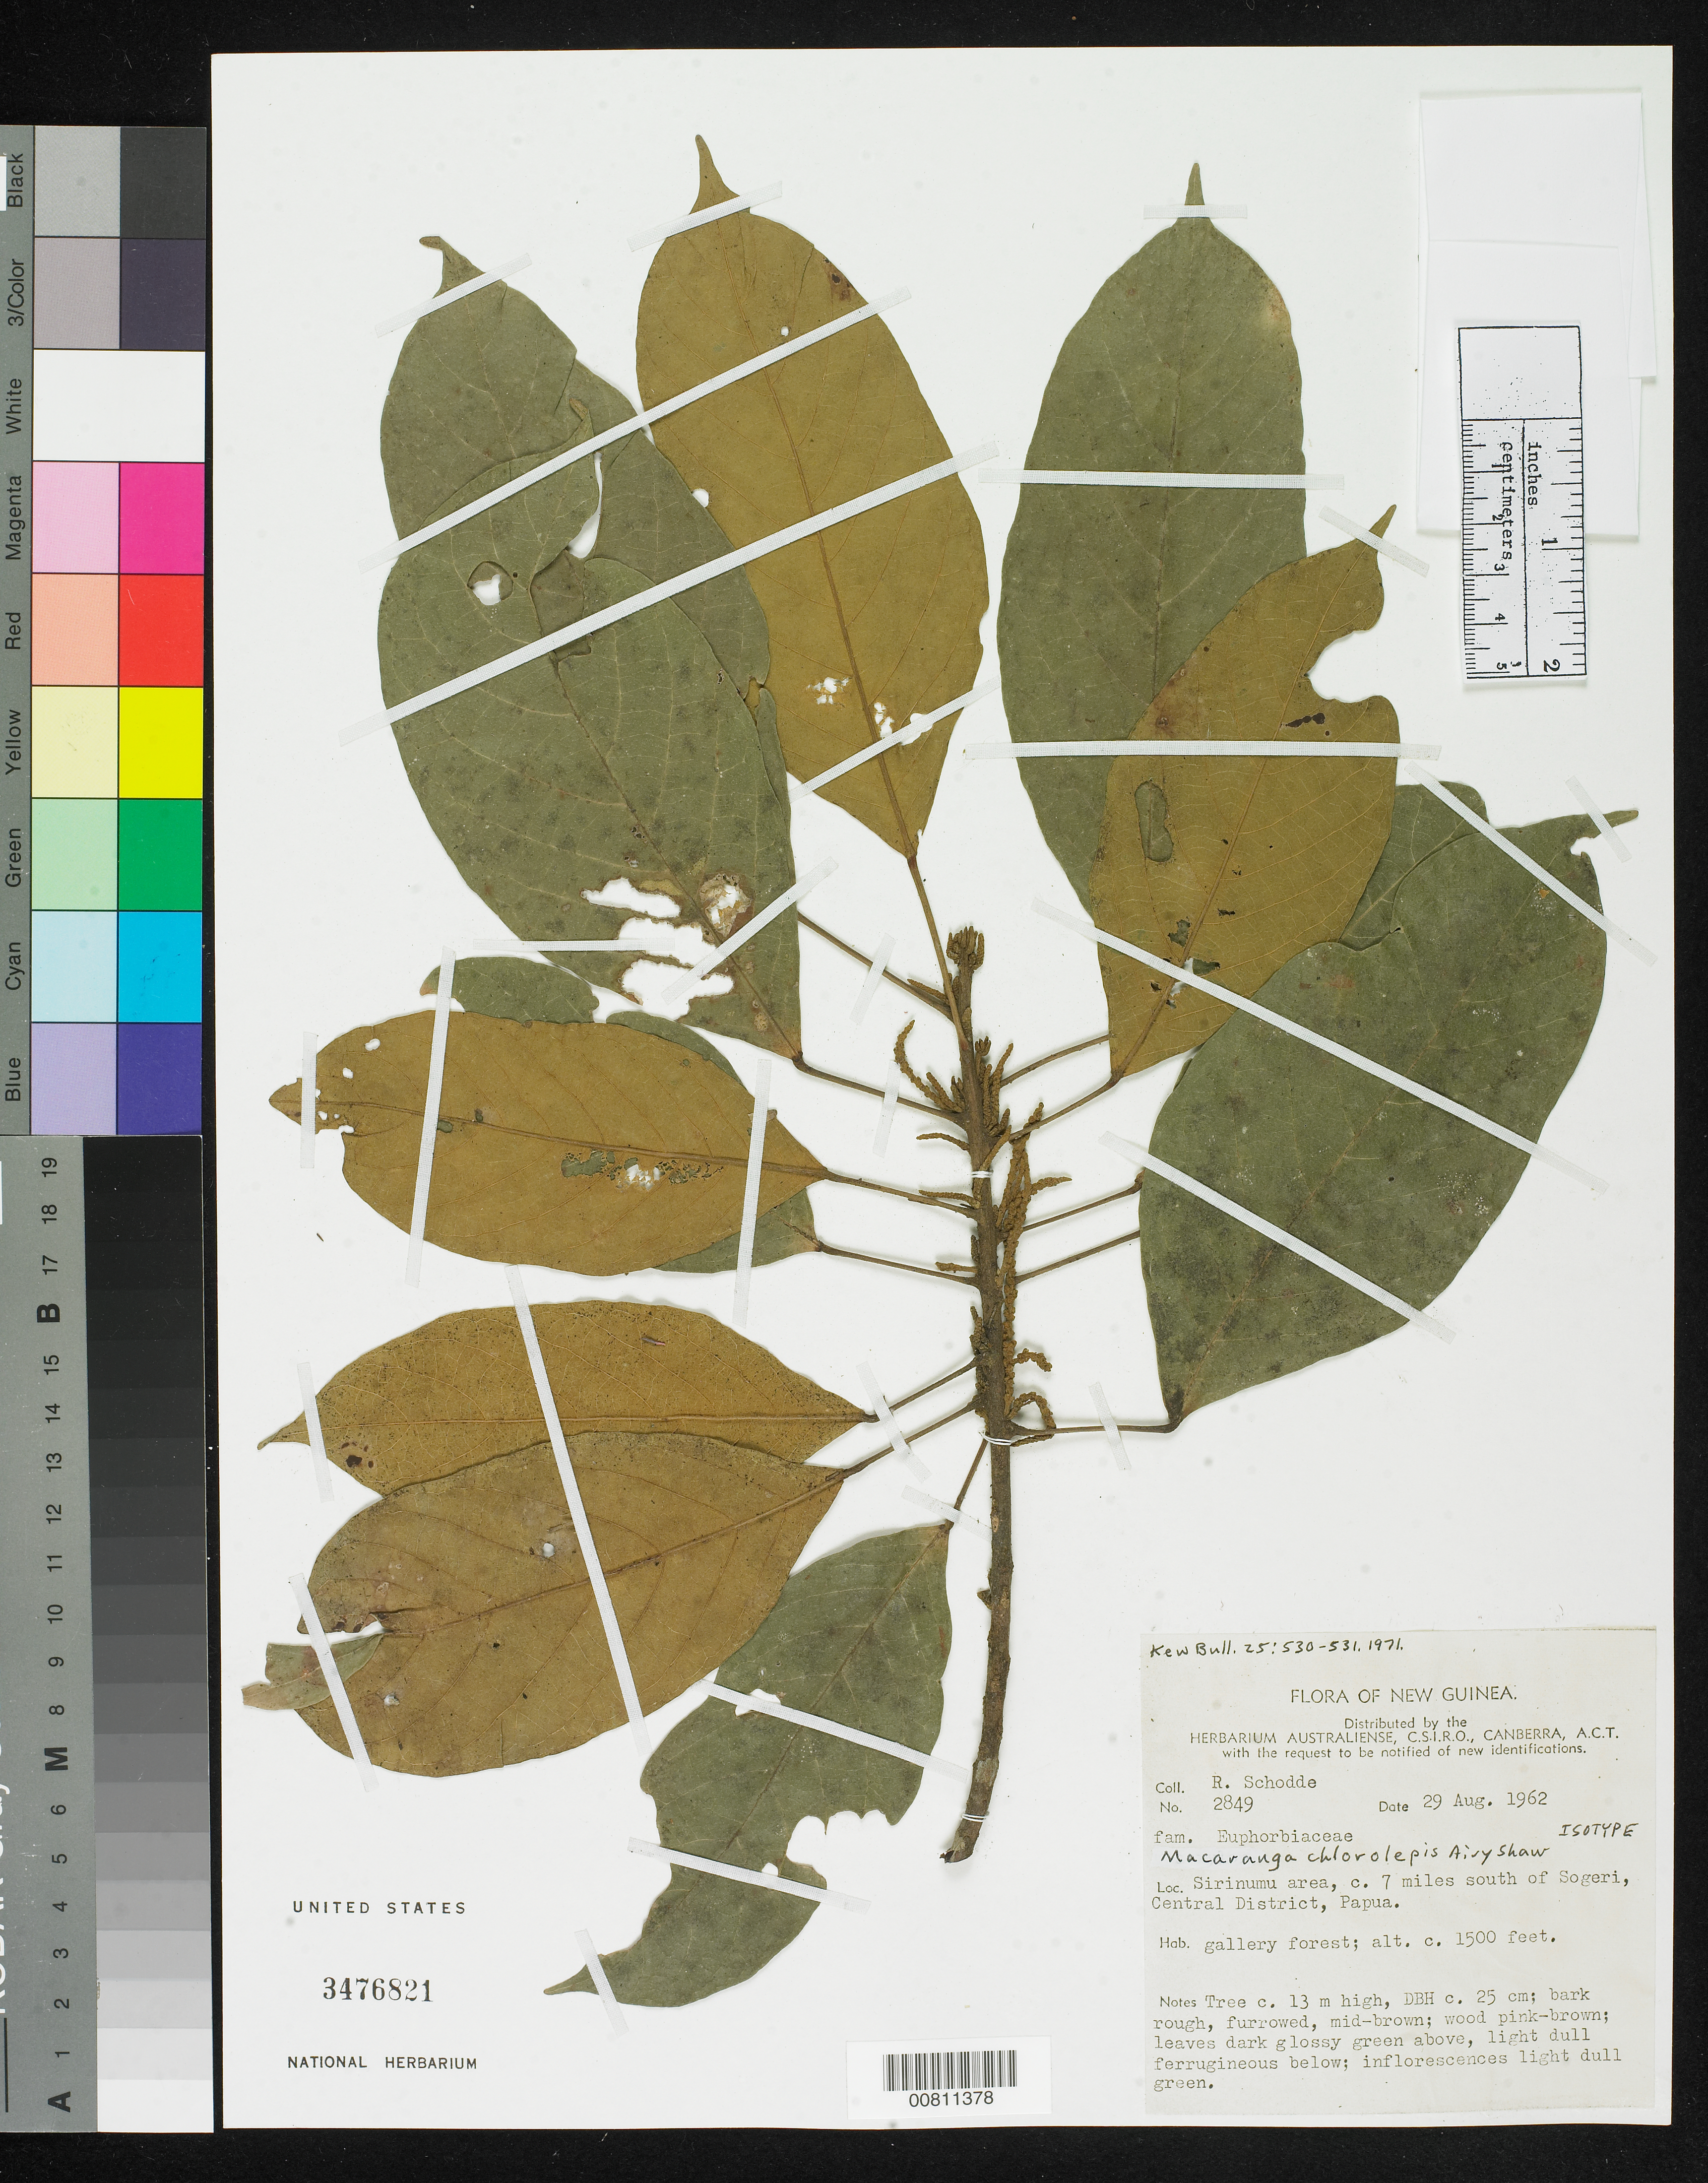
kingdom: Plantae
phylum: Tracheophyta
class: Magnoliopsida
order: Malpighiales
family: Euphorbiaceae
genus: Macaranga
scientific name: Macaranga chlorolepis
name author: Airy Shaw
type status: Isotype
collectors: R. Schodde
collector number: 2849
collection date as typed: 29 Aug 1962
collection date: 1962-08-29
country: Papua New Guinea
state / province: Central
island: New Guinea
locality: Sirinumu area, c. 7 miles south of Sogeri, Central District, Papua.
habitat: Gallery forest.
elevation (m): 457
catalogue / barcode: US 3476821